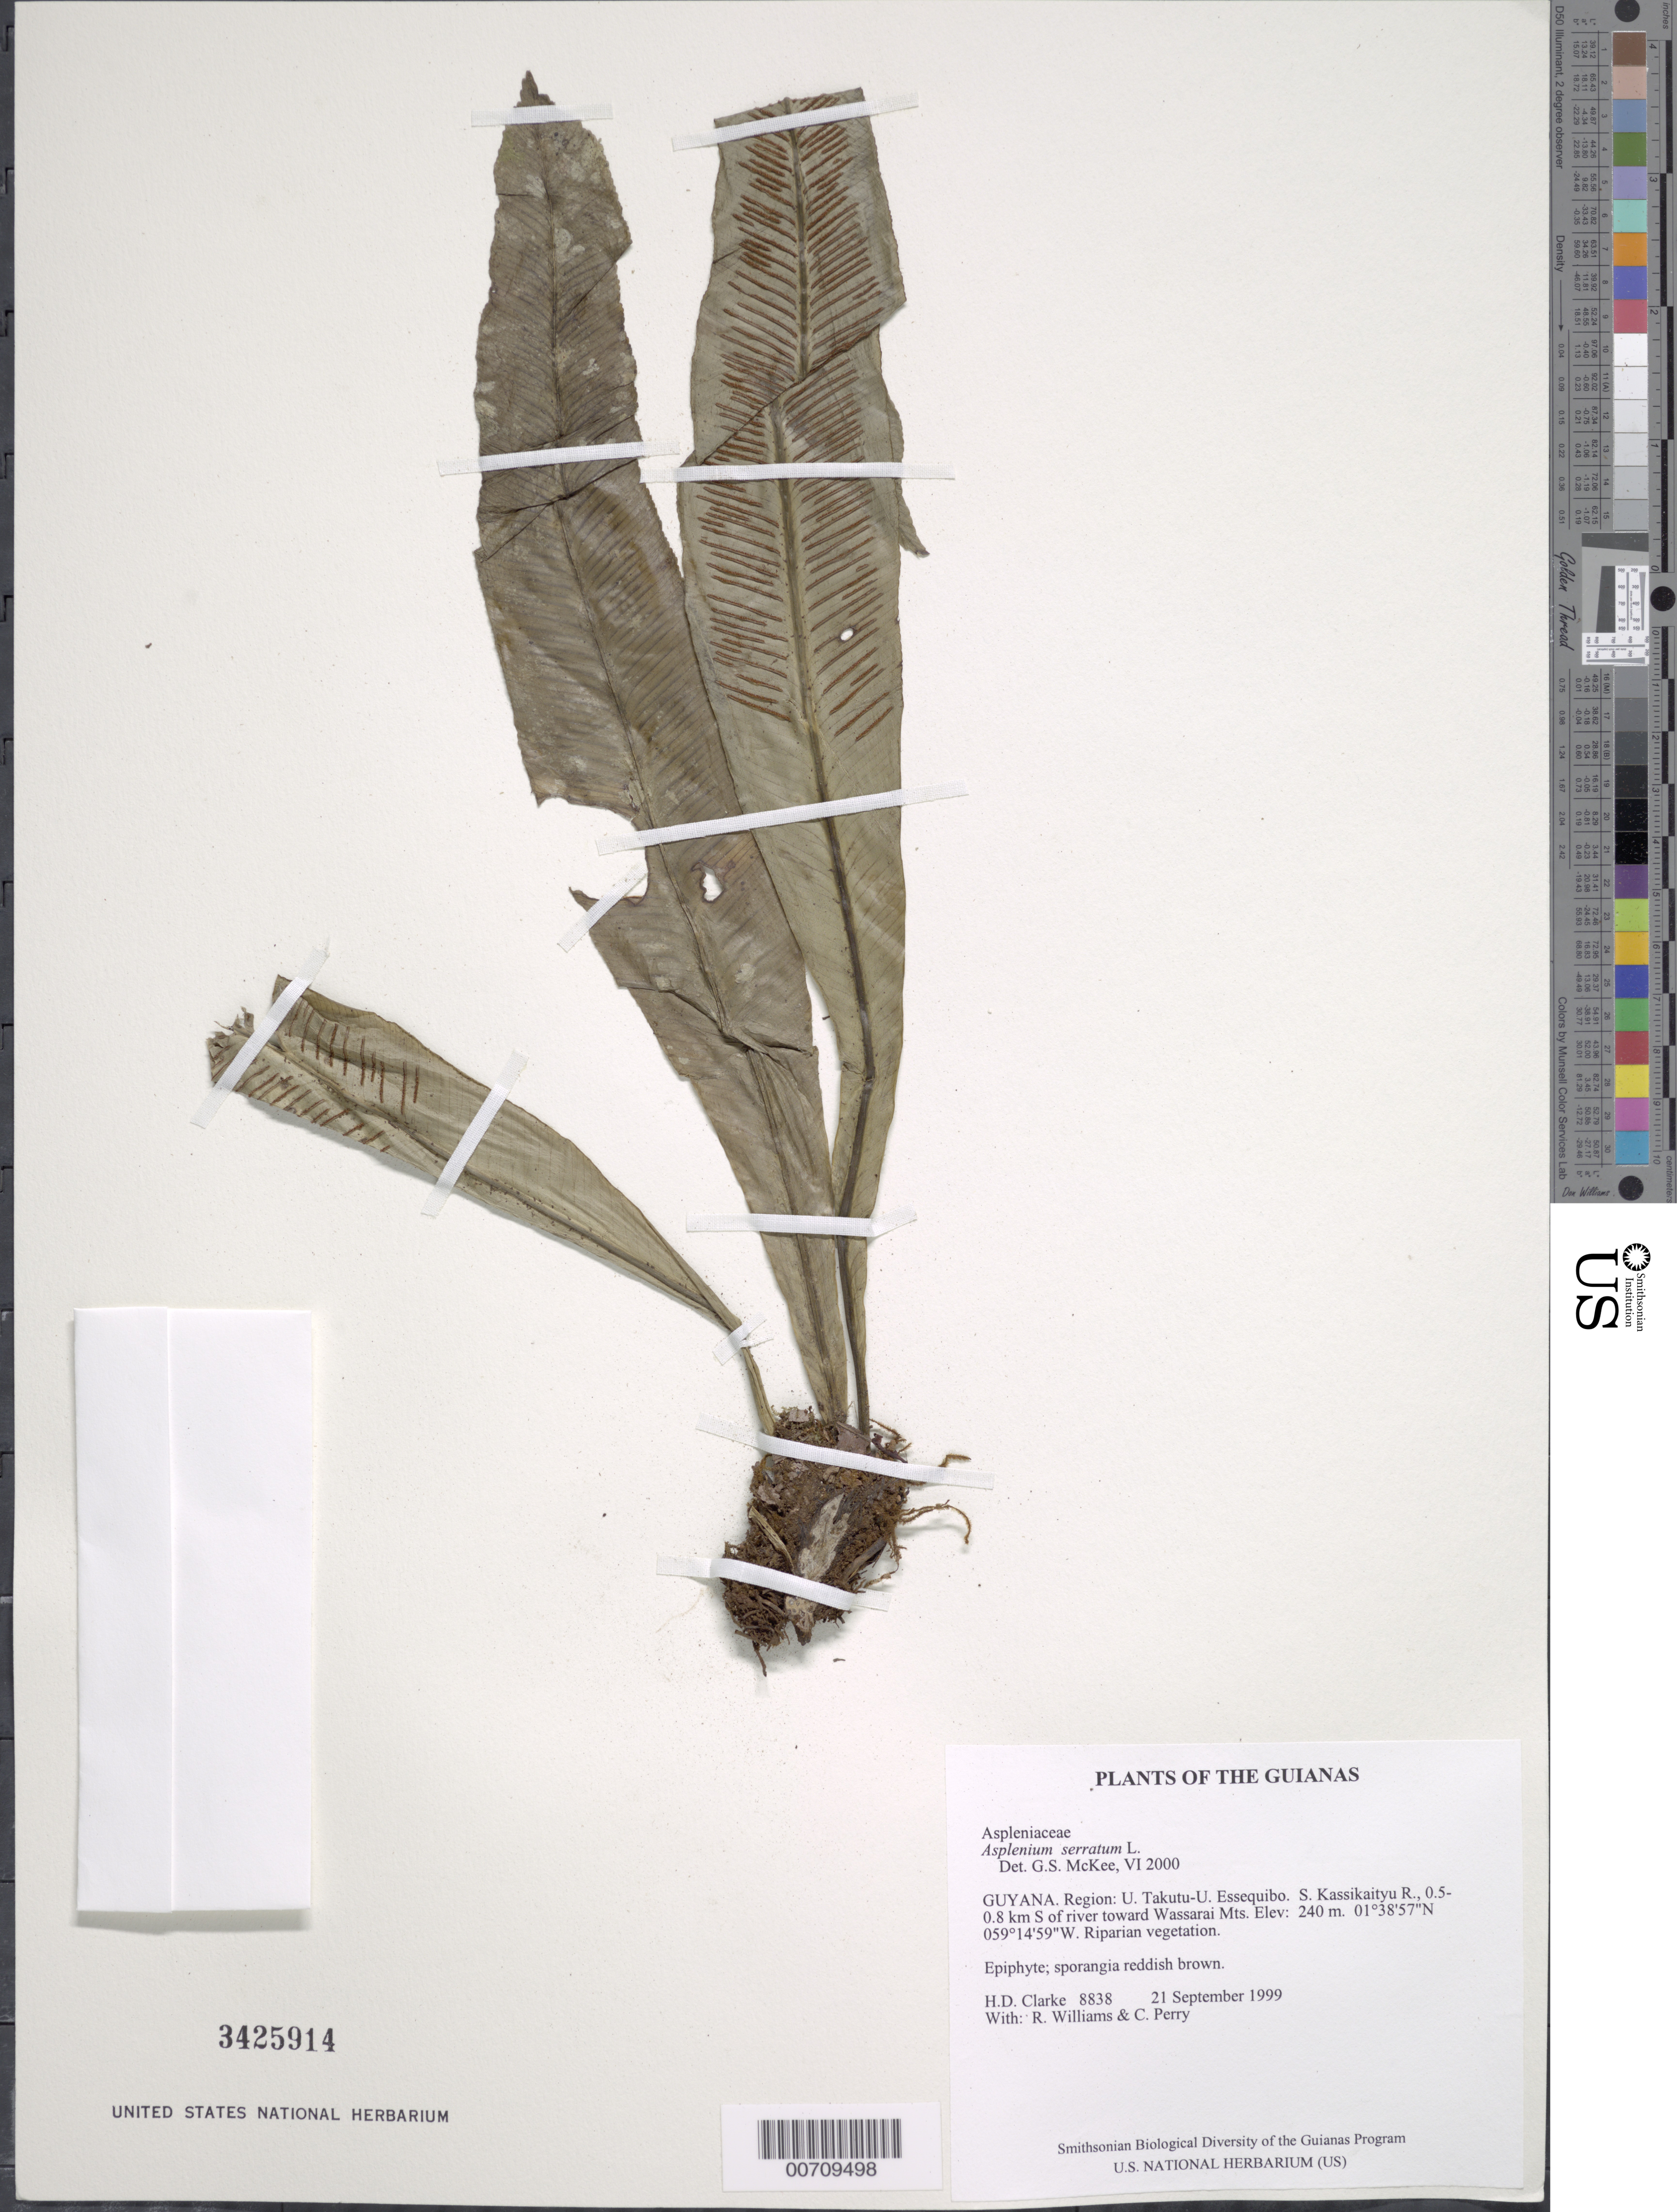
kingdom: Plantae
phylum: Tracheophyta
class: Polypodiopsida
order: Polypodiales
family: Aspleniaceae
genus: Asplenium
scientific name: Asplenium serratum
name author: L.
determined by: McKee, G. S., (US), NMNH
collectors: H. D. Clarke, R. Williams & C. Perry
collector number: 8838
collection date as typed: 21 September 1999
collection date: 1999-09-21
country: Guyana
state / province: U. Takutu-U. Essequibo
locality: S. Kassikaityu R., 0.5-0.8 km S of river toward Wassarai Mts.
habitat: Riparian vegetation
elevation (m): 240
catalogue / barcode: US 3425914